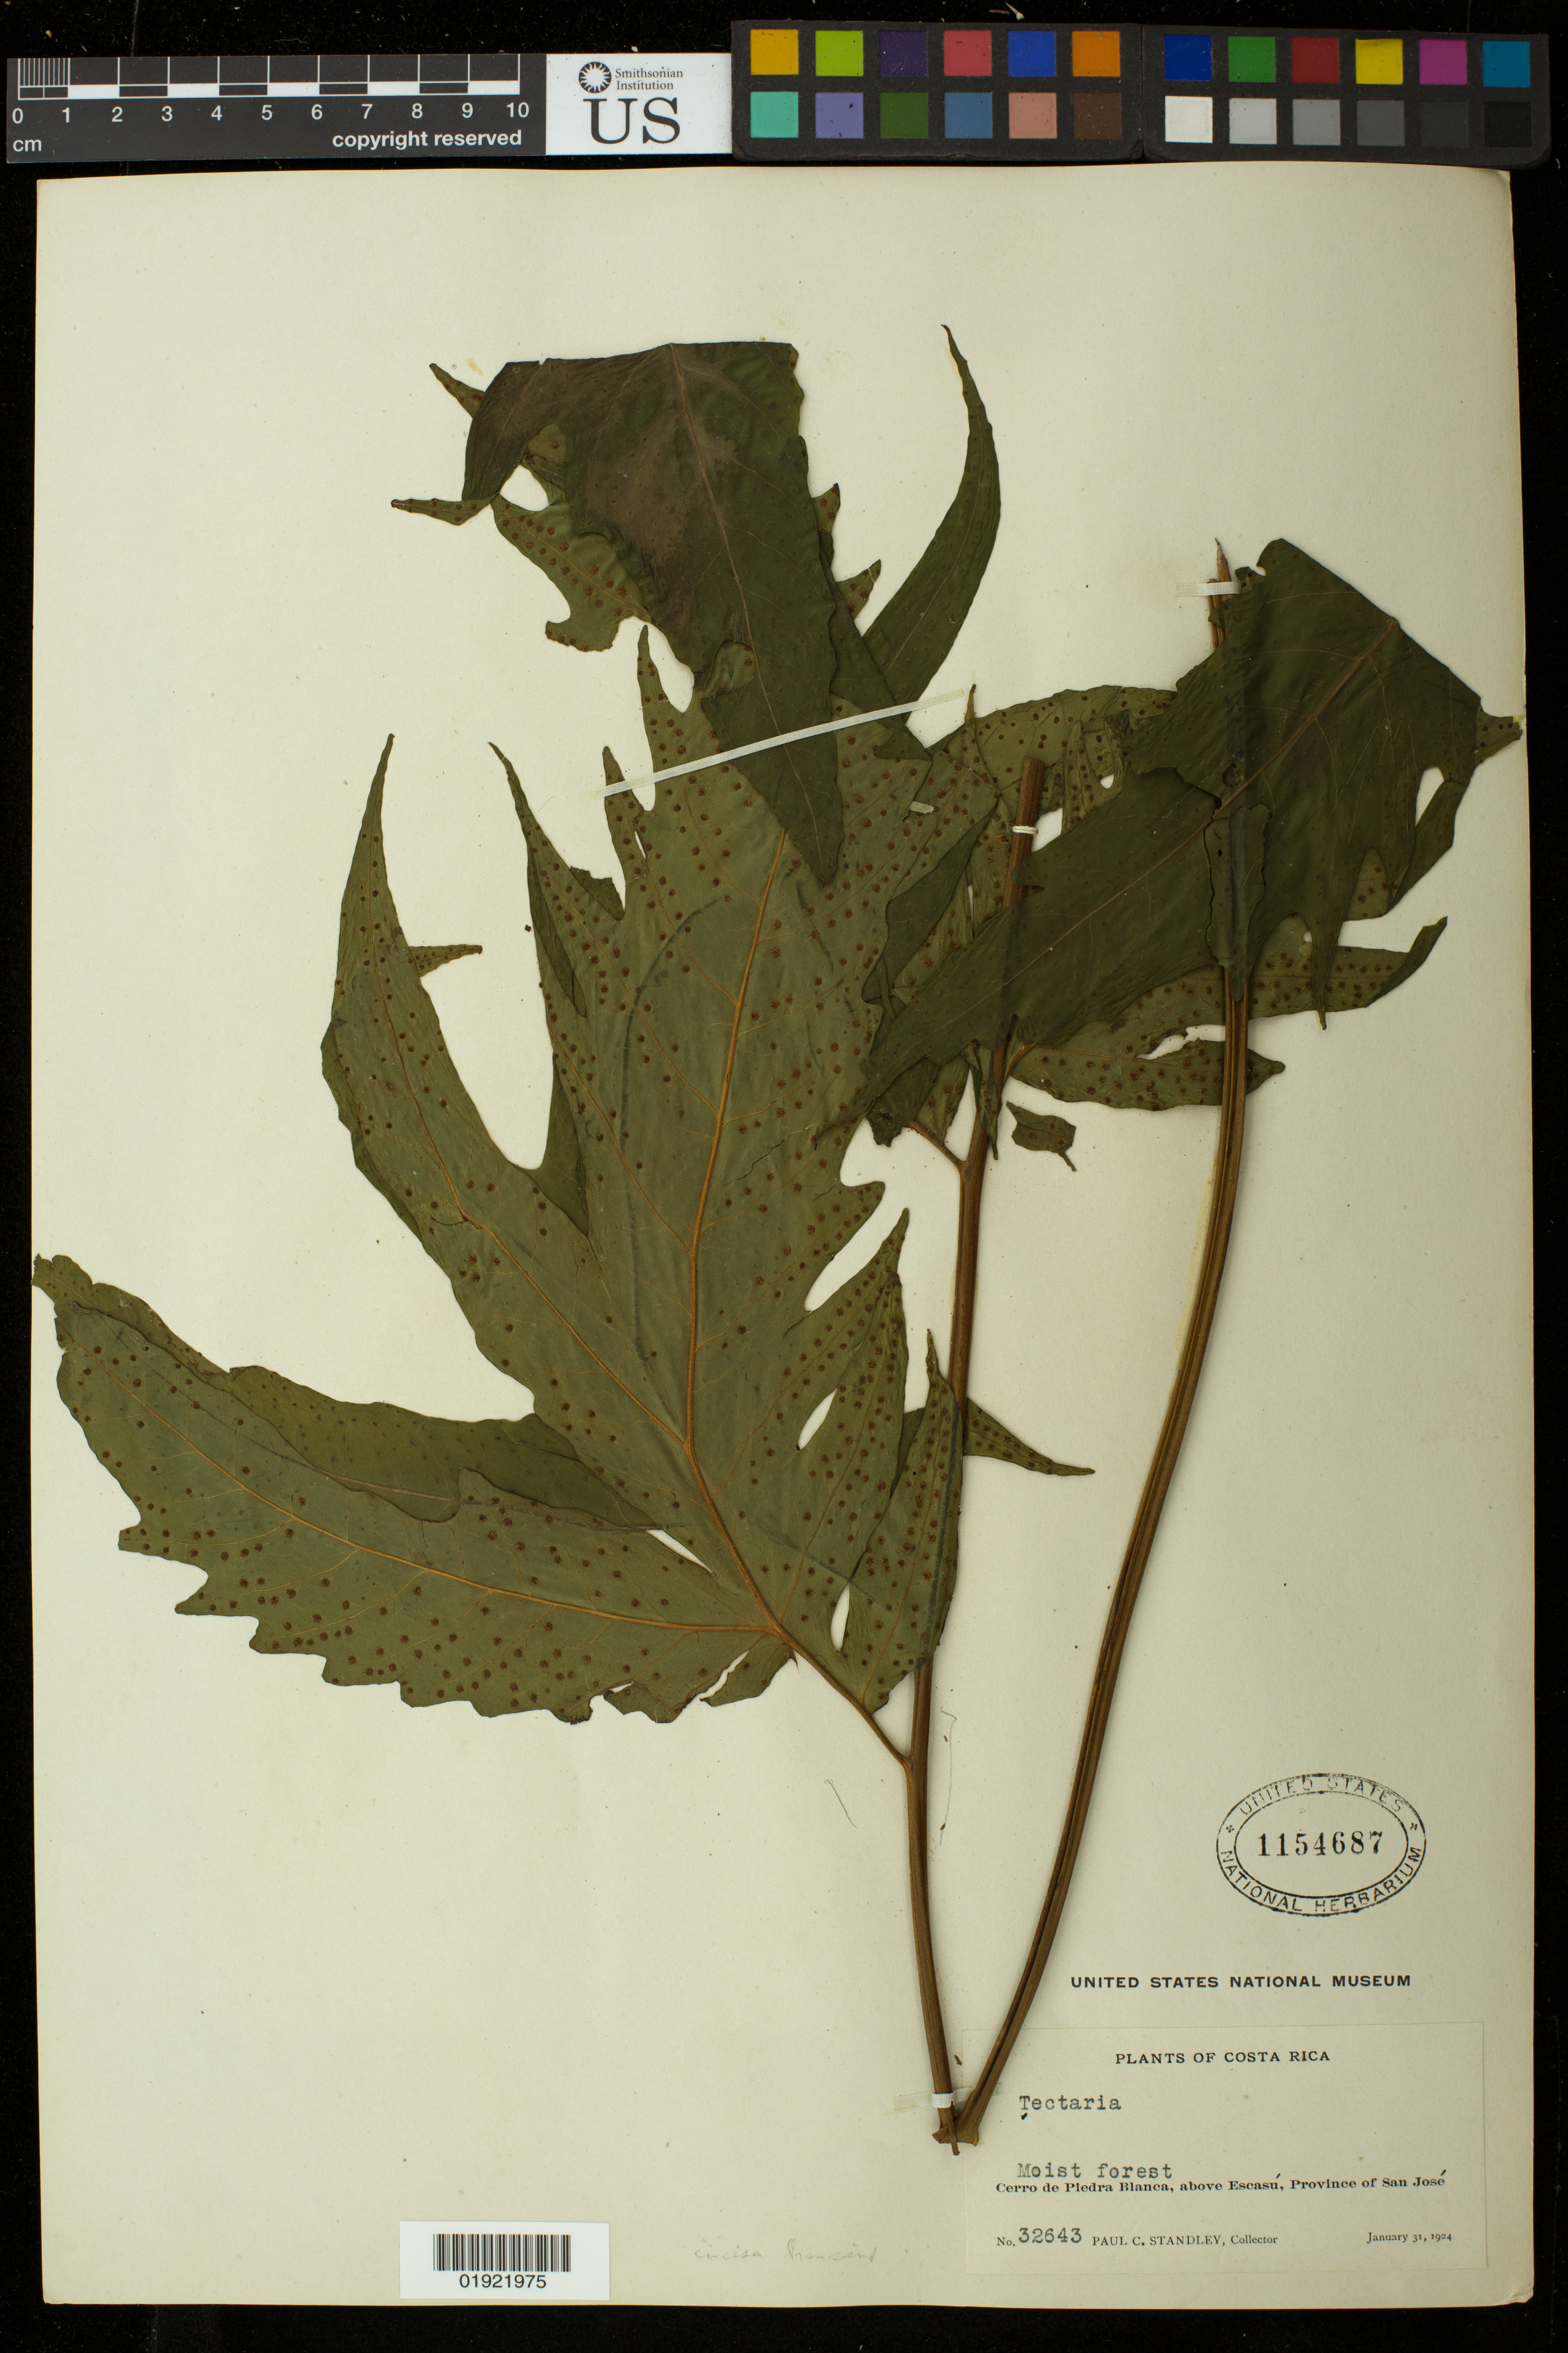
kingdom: Plantae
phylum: Tracheophyta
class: Polypodiopsida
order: Polypodiales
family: Tectariaceae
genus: Tectaria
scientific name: Tectaria sp.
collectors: P. C. Standley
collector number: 32643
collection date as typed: January 31, 1924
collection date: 1924-01-31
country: Costa Rica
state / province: San José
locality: Cerro de Piedra Blanca, above Escasu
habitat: moist forest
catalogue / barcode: US 1154687